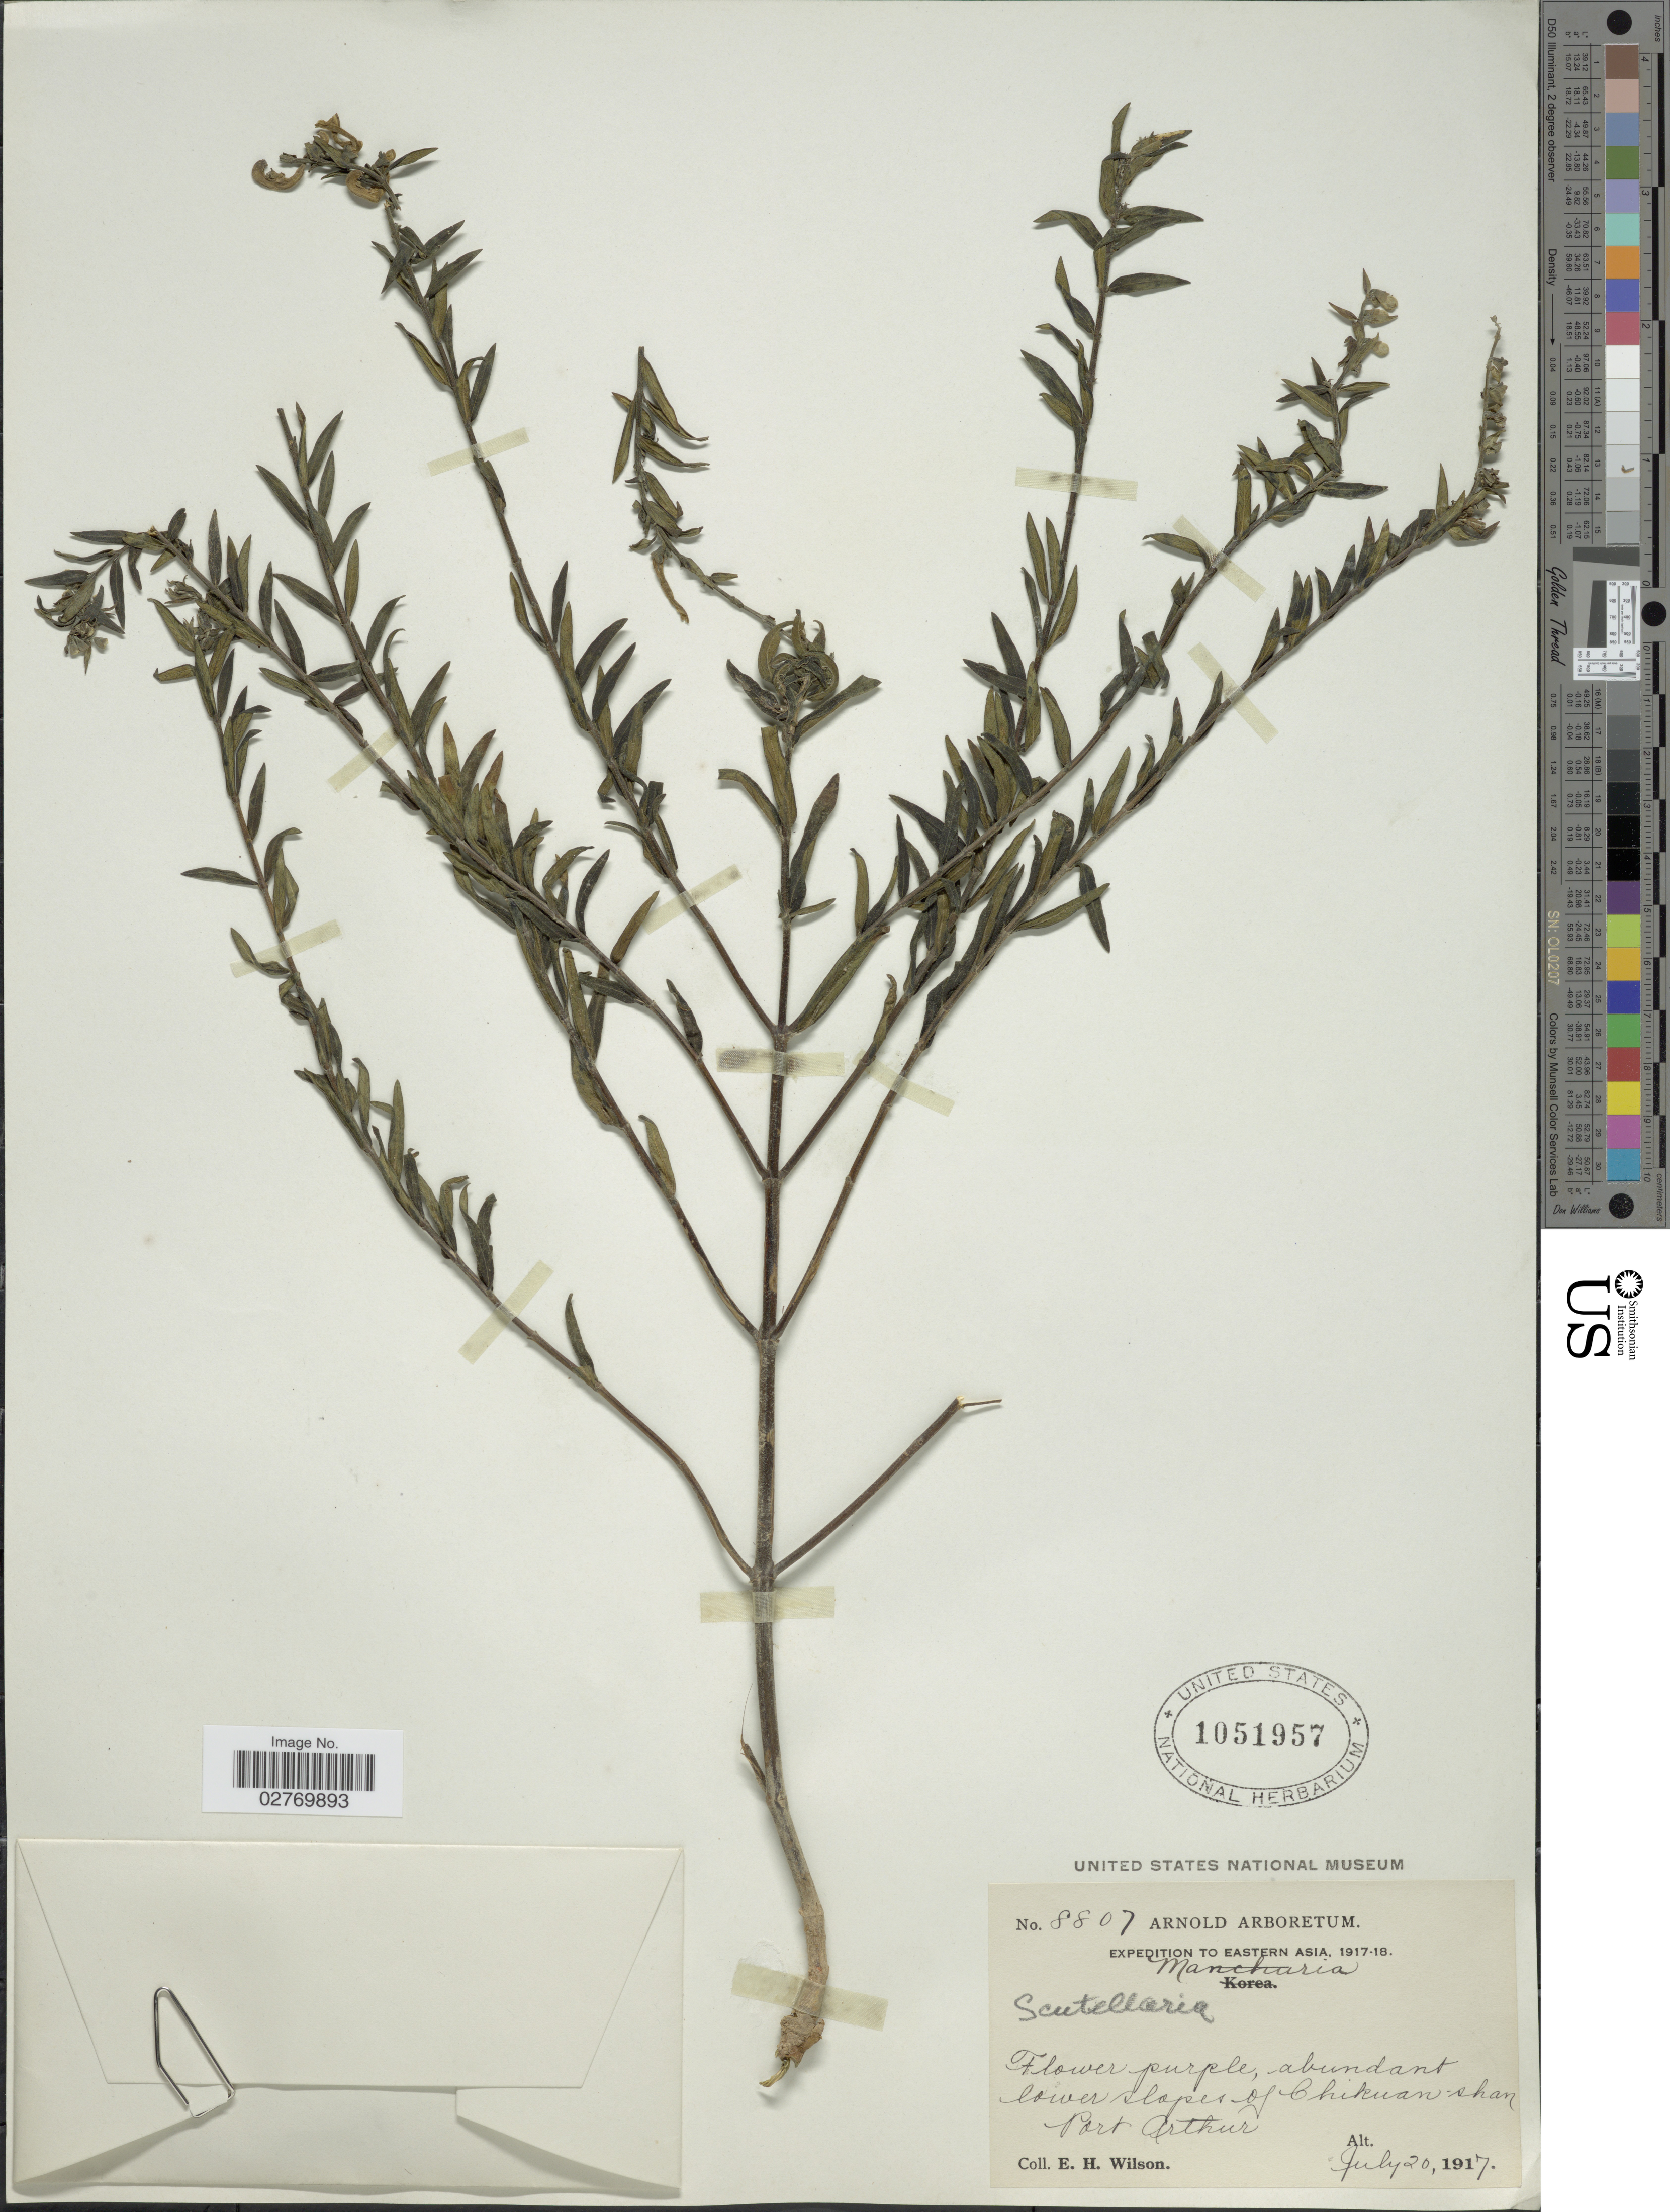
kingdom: Plantae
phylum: Tracheophyta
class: Magnoliopsida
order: Lamiales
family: Lamiaceae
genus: Scutellaria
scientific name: Scutellaria baicalensis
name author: Georgi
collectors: E. Wilson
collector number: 8807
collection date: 1917-07-20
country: China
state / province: Liaoning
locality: Eastern Asia. Manchuria. Lower slopes of Chikuan-shan Port Arthur.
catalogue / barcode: US 1051957